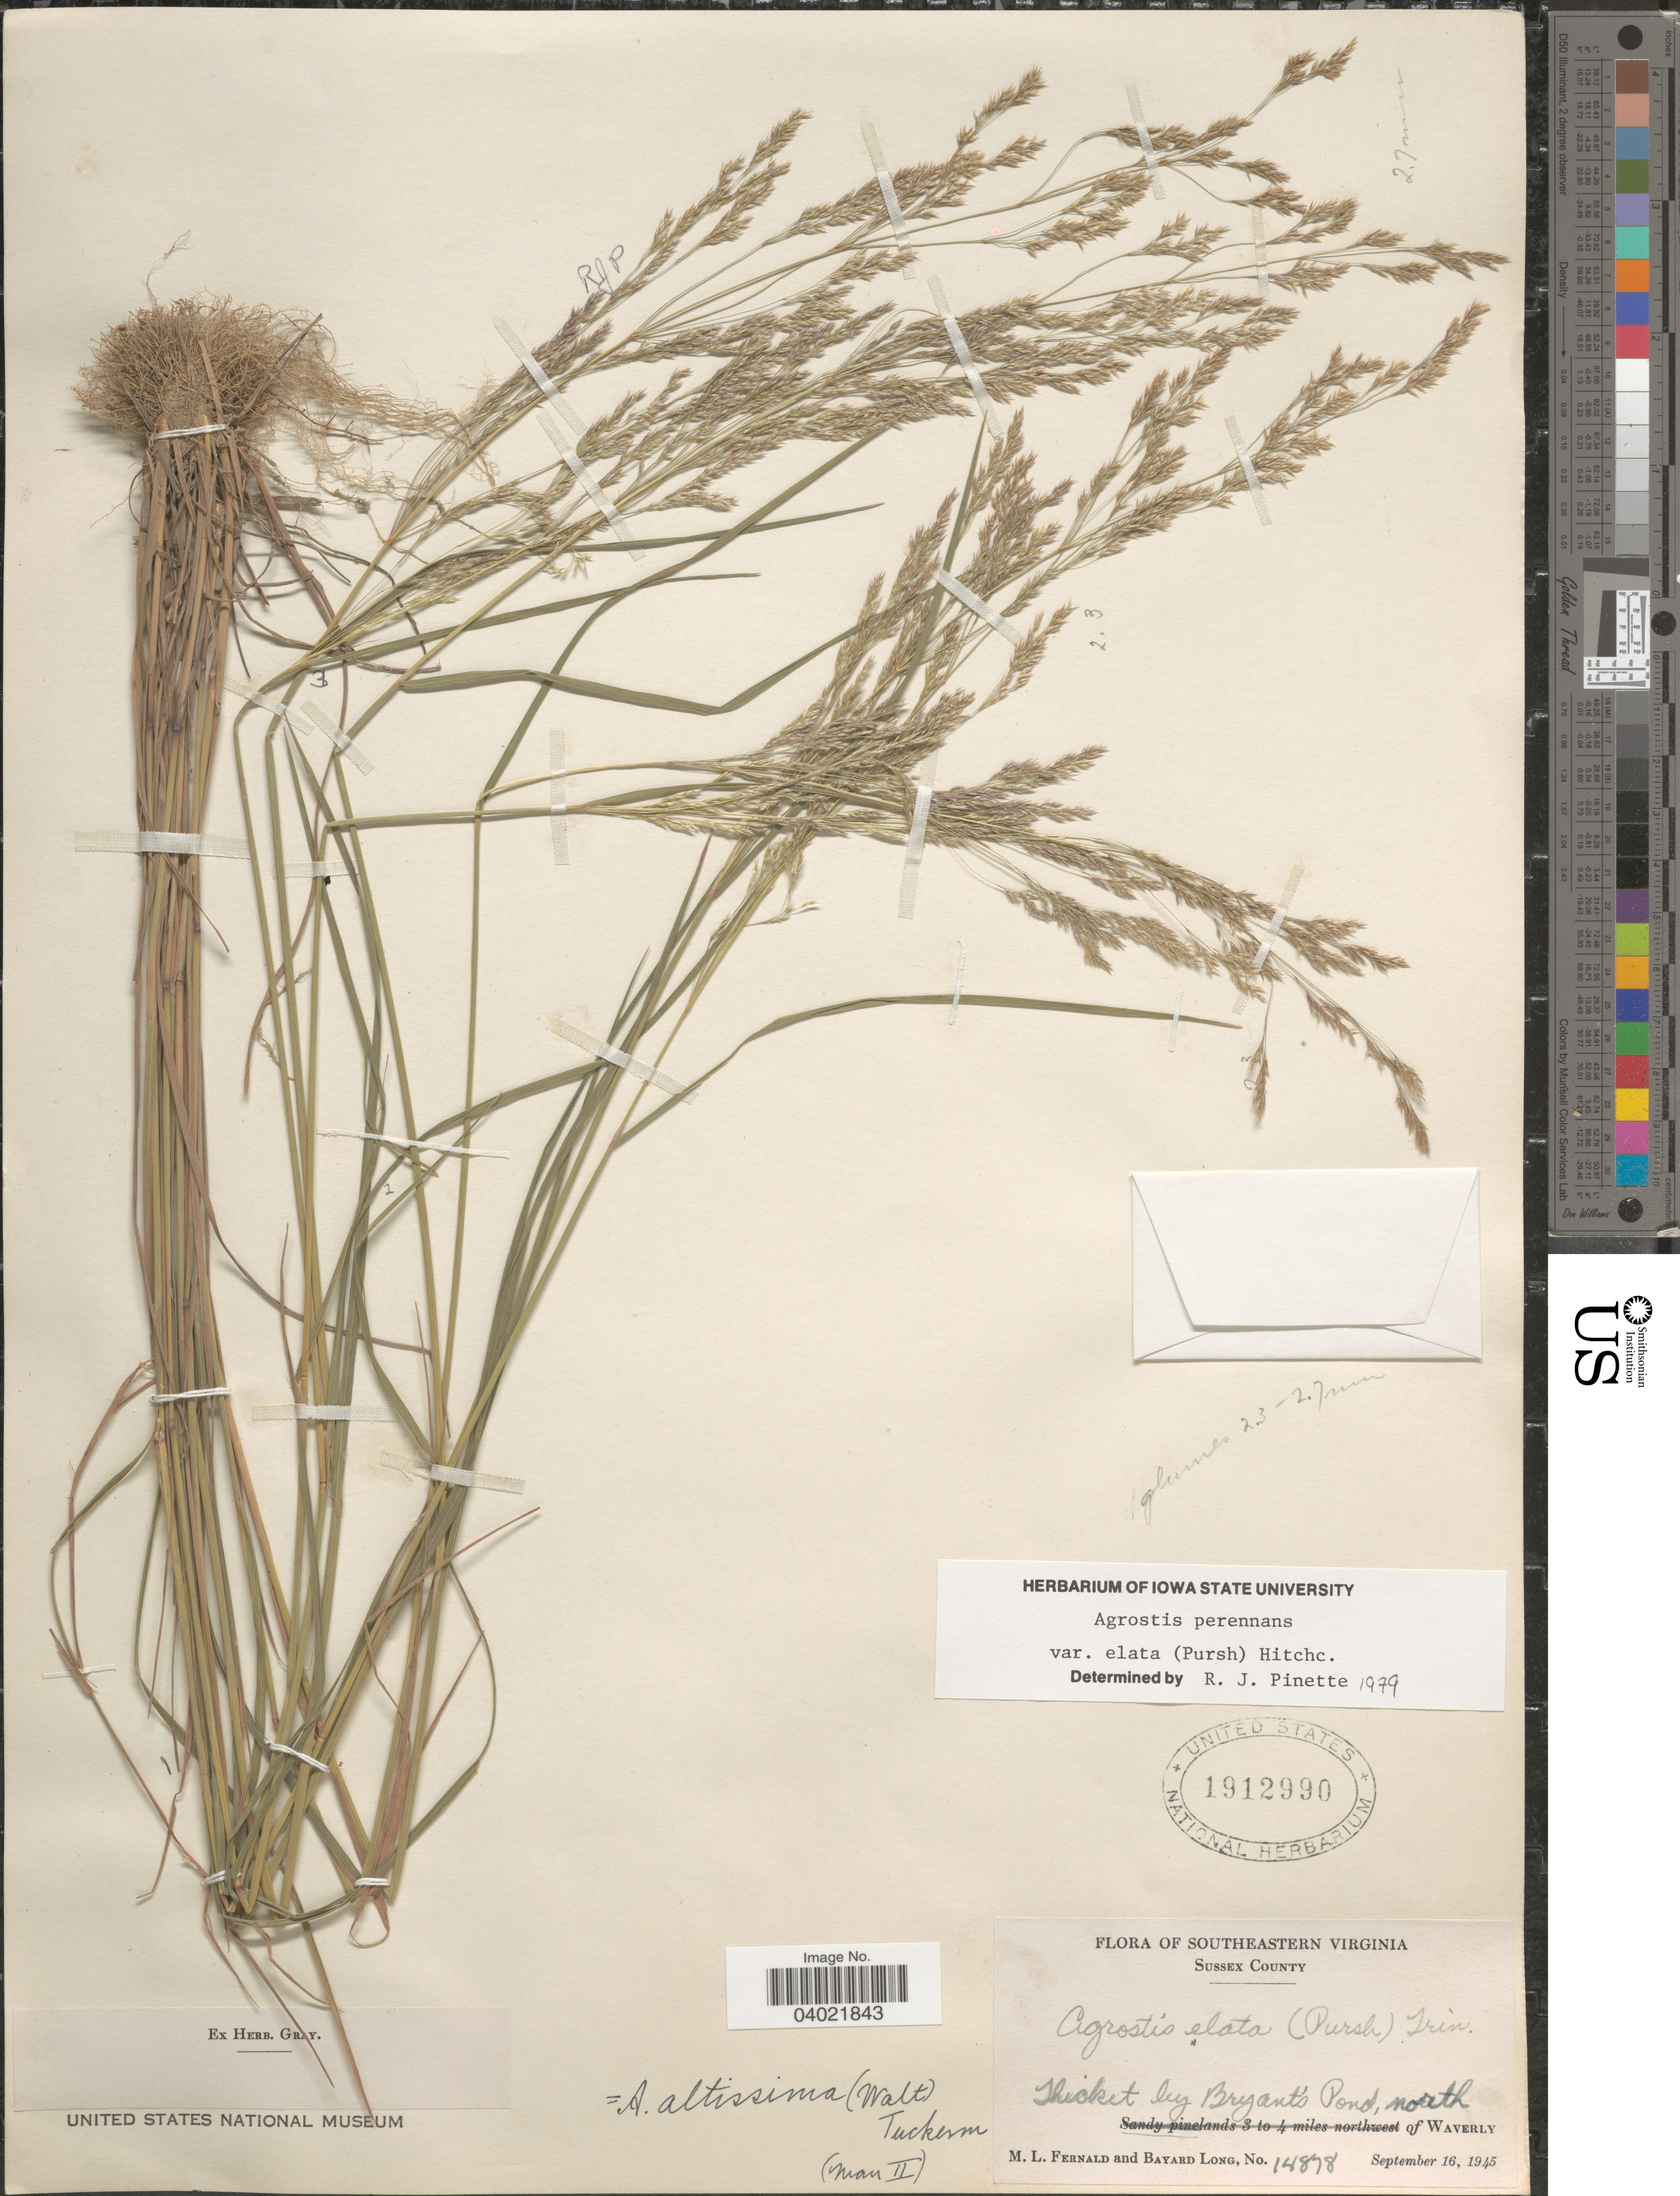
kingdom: Plantae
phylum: Tracheophyta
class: Liliopsida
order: Poales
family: Poaceae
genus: Agrostis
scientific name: Agrostis perennans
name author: (Walter) Tuck.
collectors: M. L. Fernald & B. Long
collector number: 14878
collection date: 1945-09-16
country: United States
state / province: Virginia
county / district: Sussex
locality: Southeastern Virginia. Sussex County. Thicket by Bryant's Pond, north of Waverly.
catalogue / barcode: US 1912990